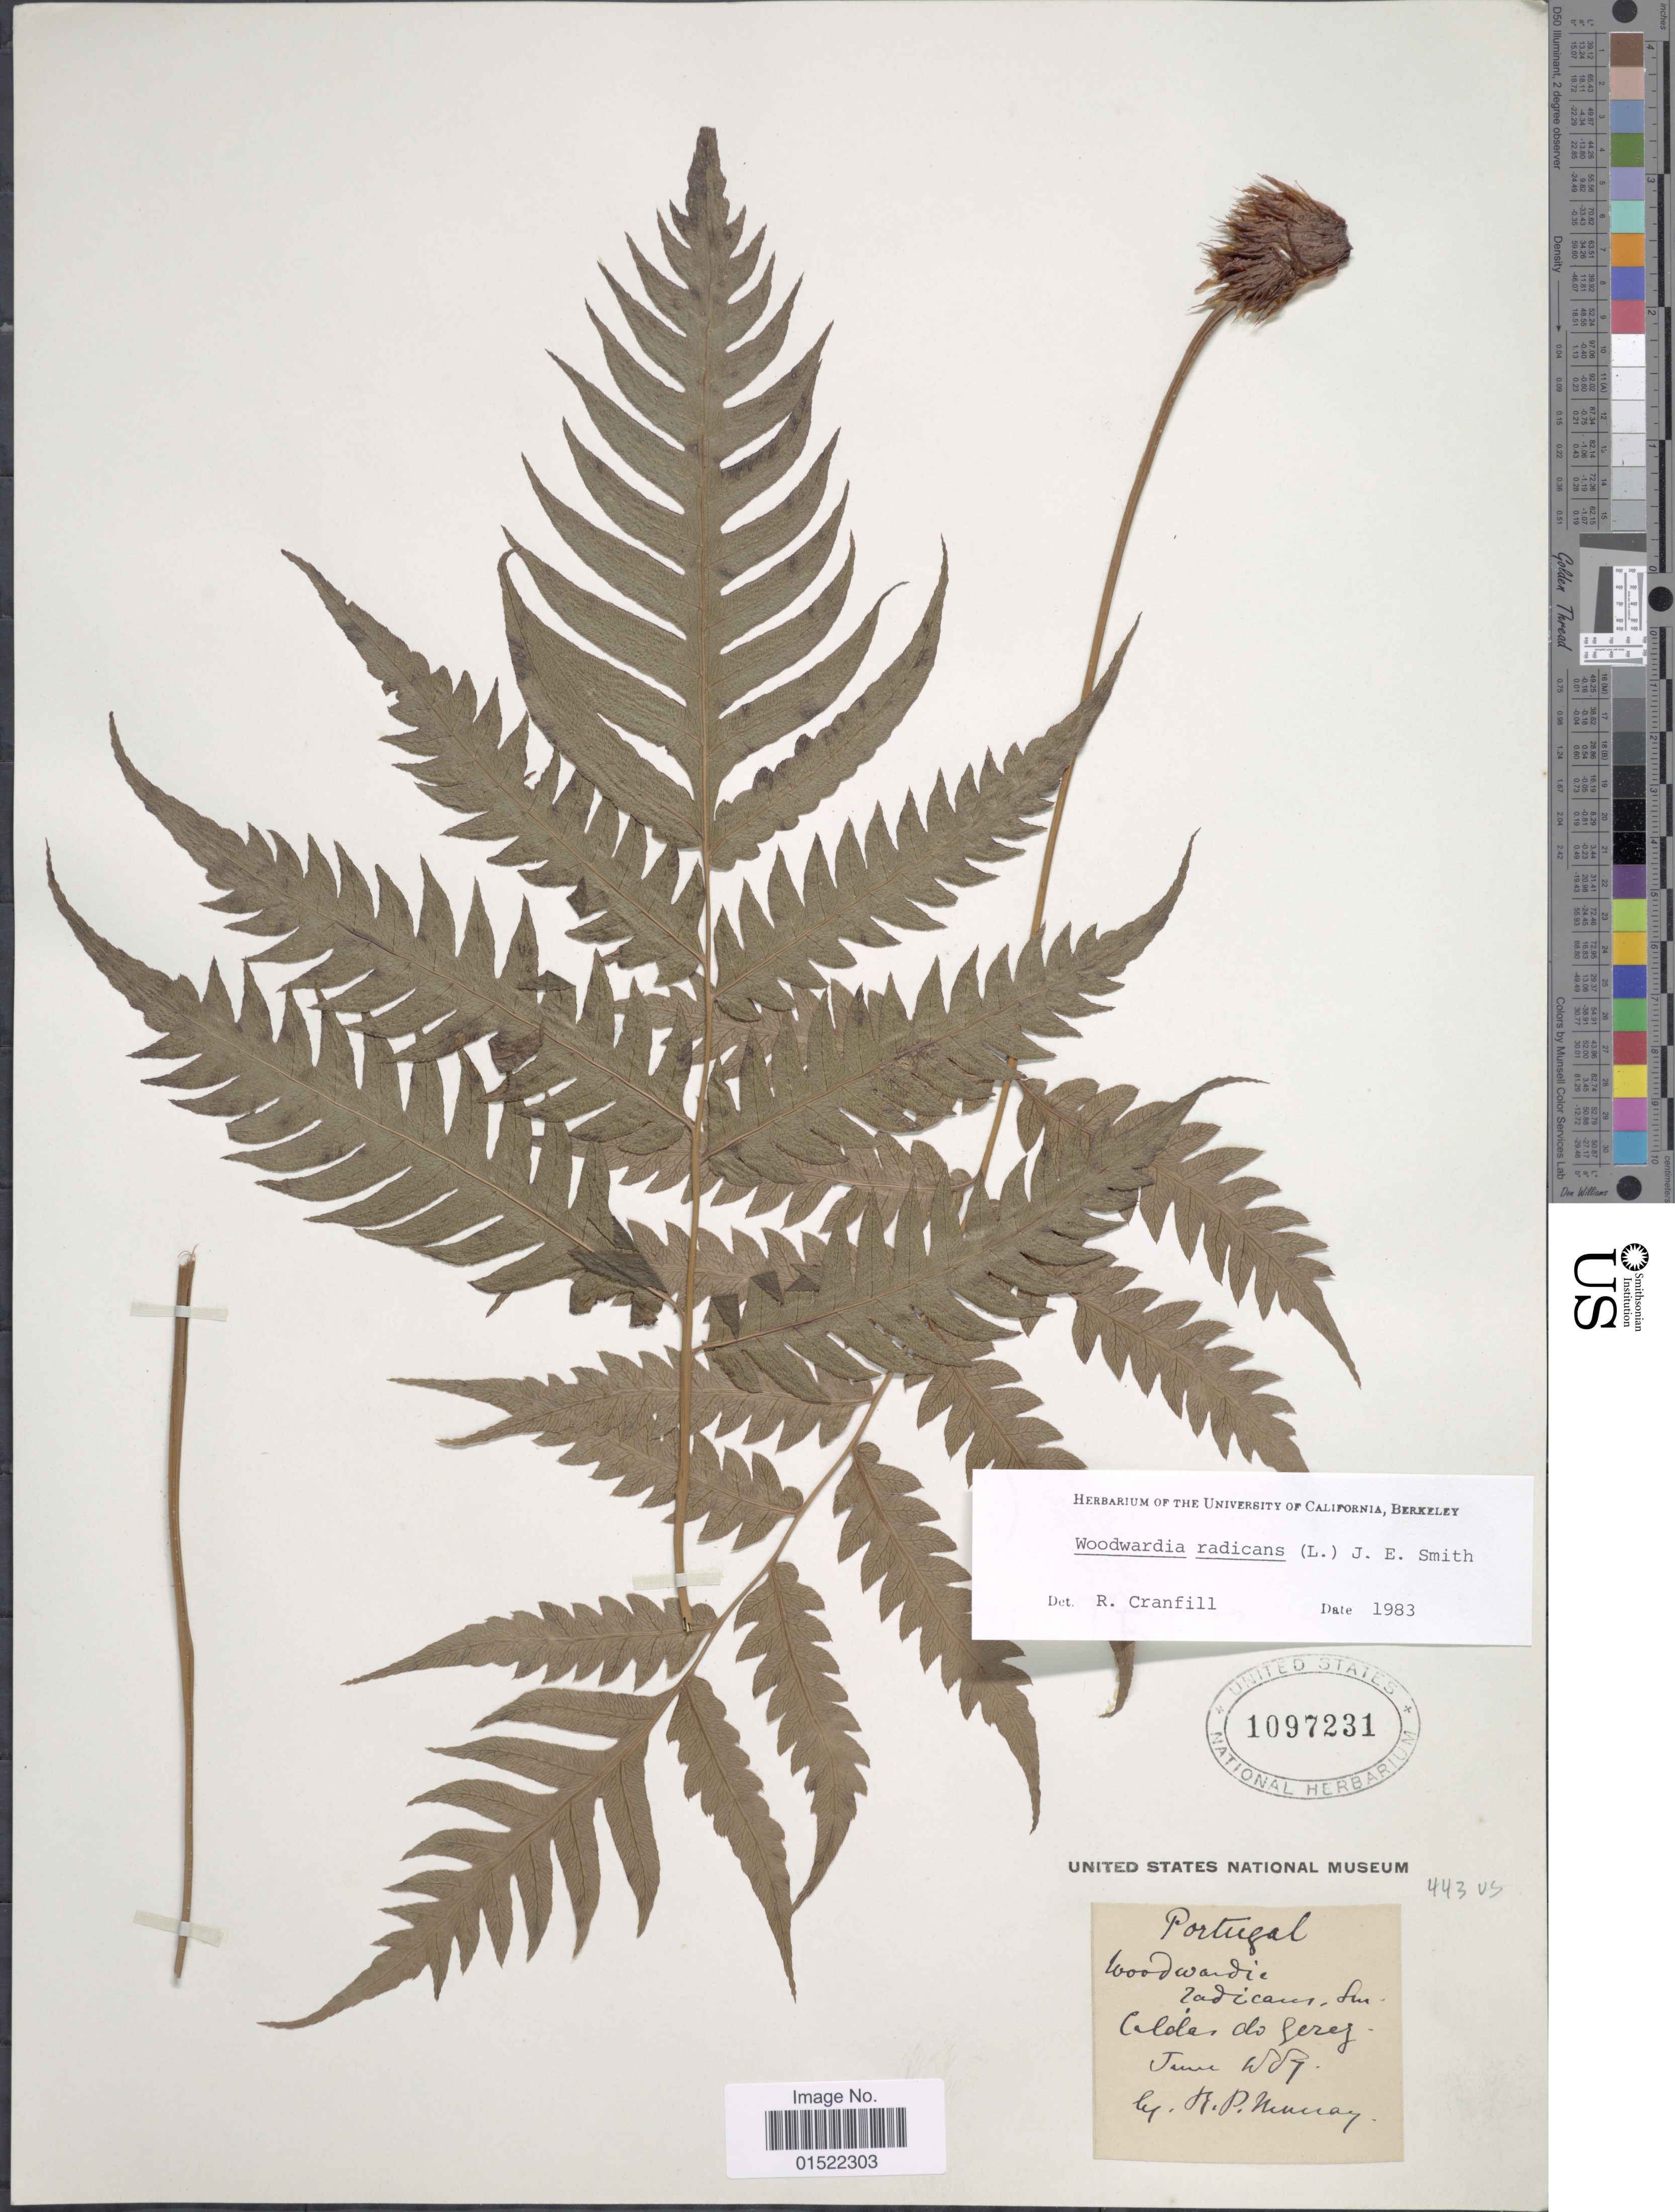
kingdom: Plantae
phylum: Tracheophyta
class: Polypodiopsida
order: Polypodiales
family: Blechnaceae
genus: Woodwardia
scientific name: Woodwardia radicans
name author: (L.) Sm.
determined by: Cranfill, R.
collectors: R. P. Murray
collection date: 1807-06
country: Portugal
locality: Caldas do Serej [interpreted]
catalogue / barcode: US 1097231